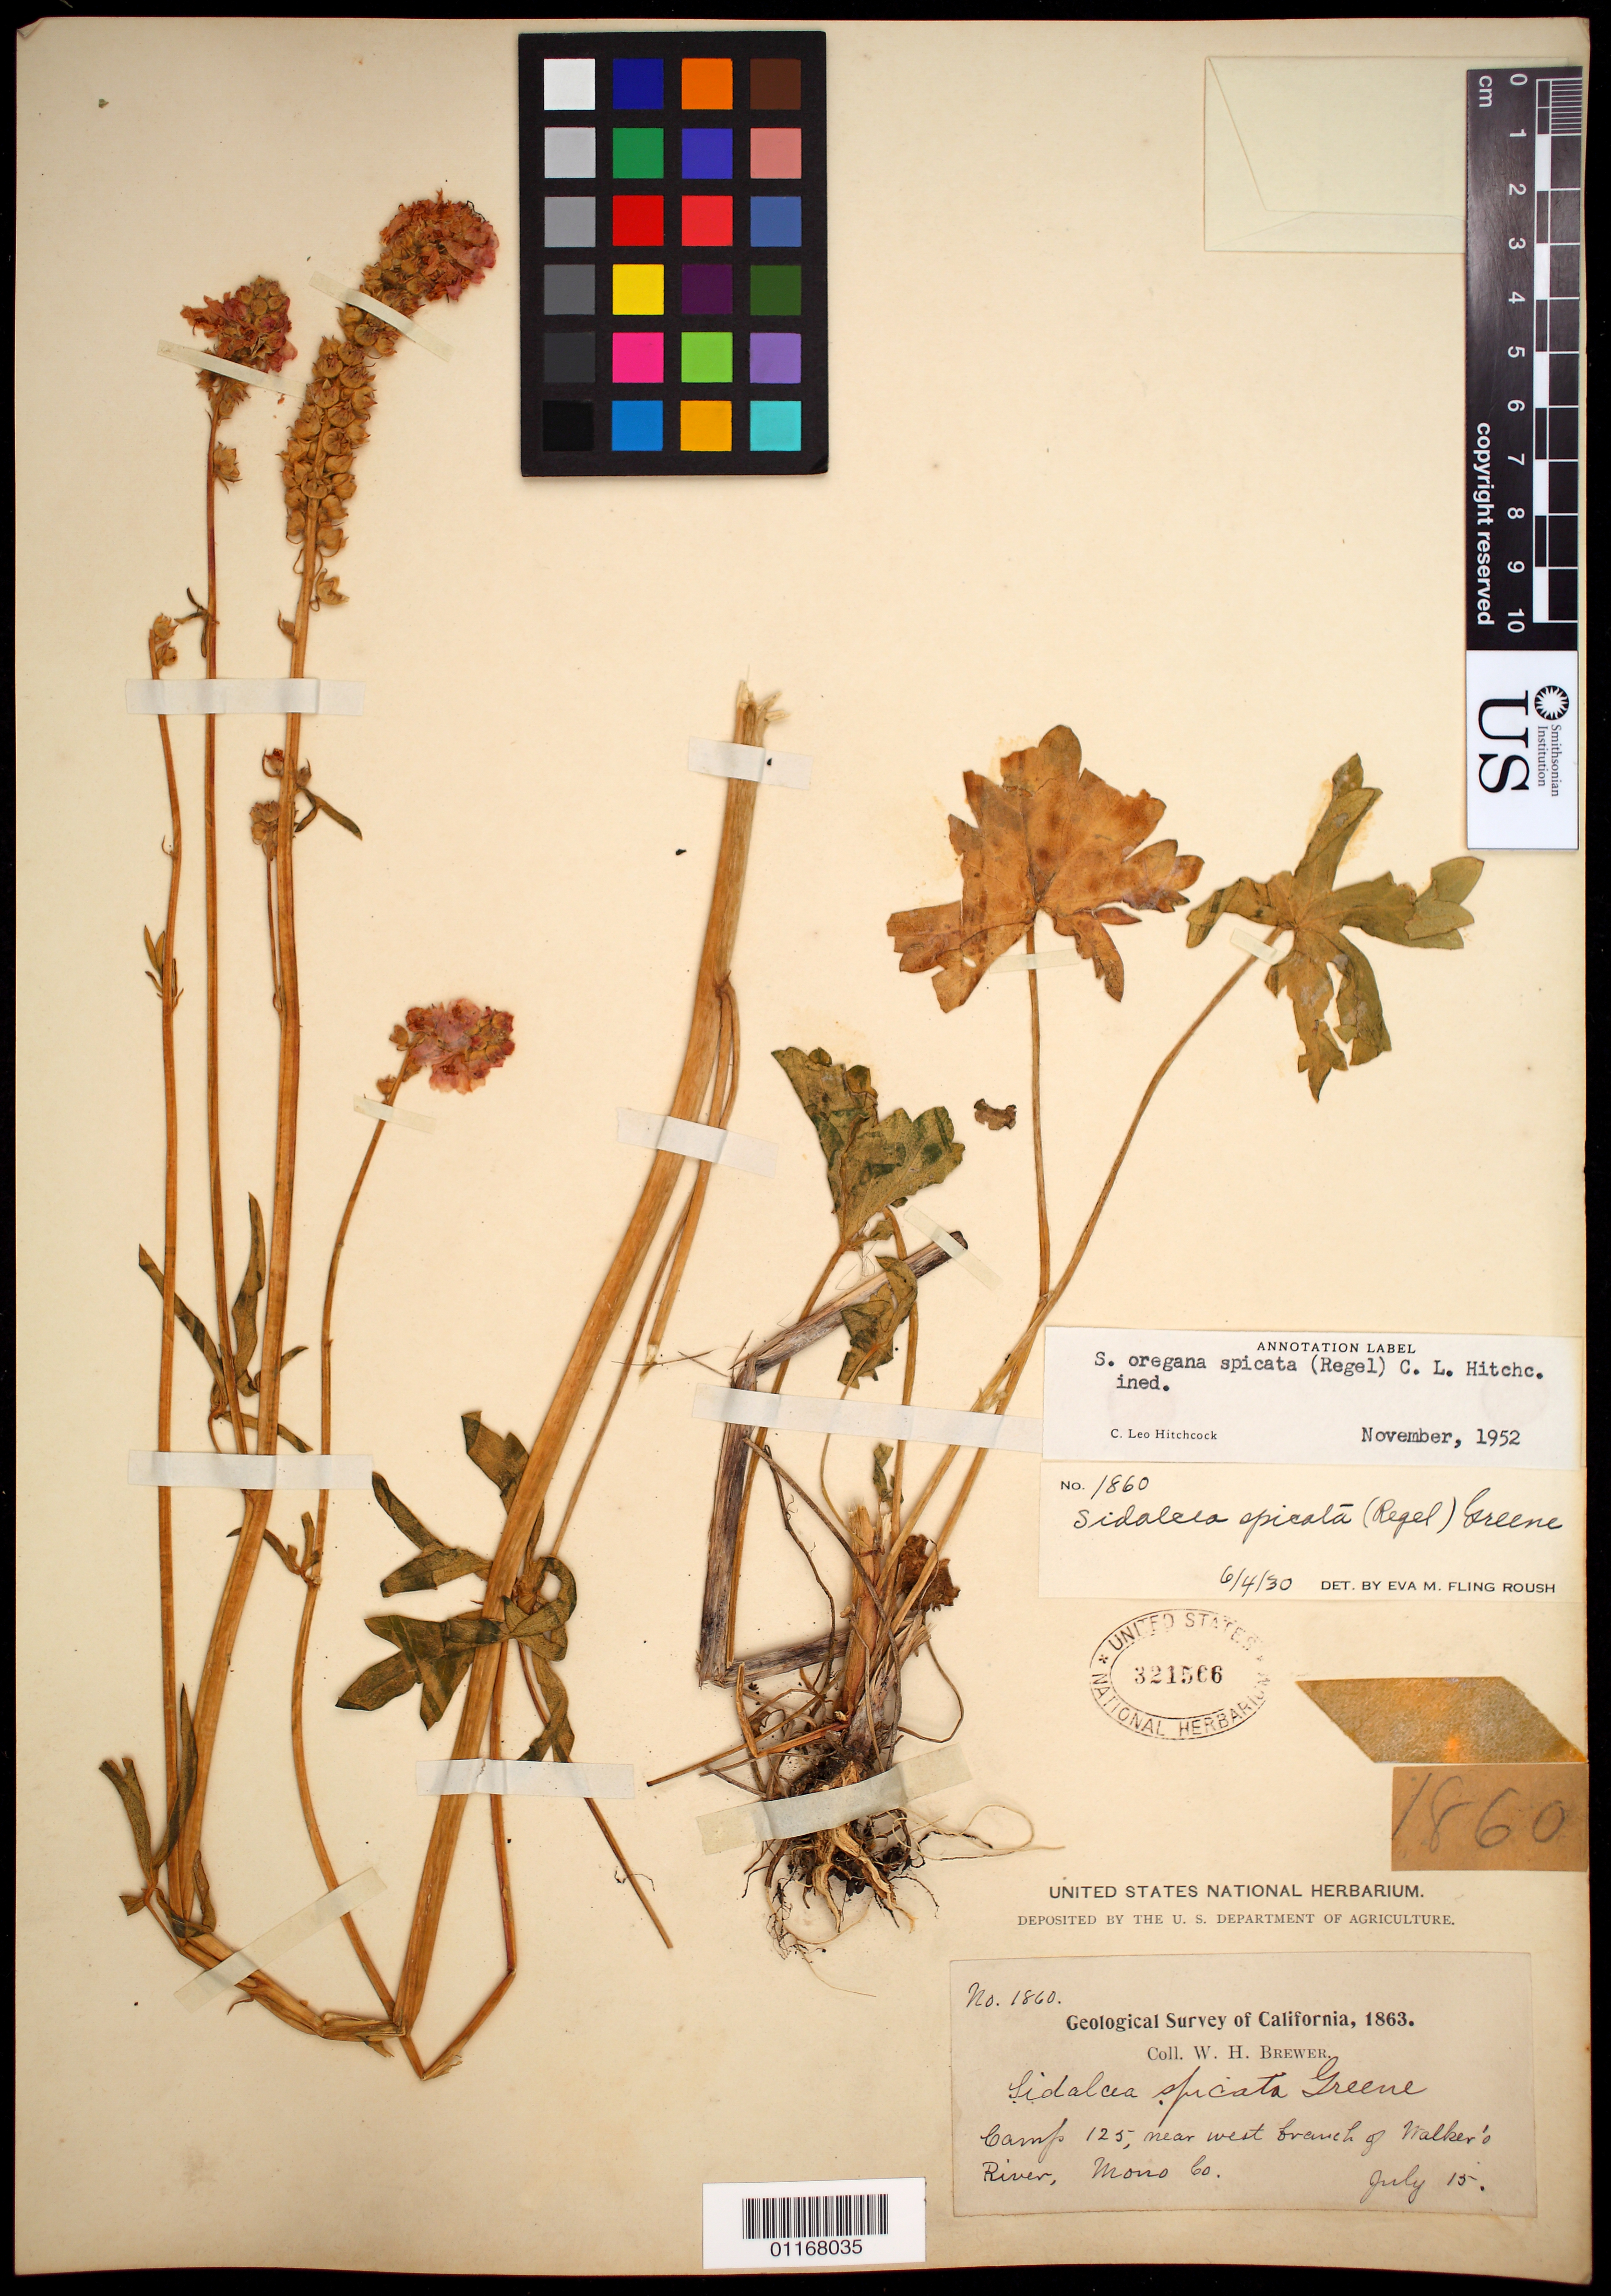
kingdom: Plantae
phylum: Tracheophyta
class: Magnoliopsida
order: Malvales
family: Malvaceae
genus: Sidalcea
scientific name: Sidalcea oregana subsp. spicata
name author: (Nutt. ex Torr. & A. Gray) A. Gray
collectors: W. H. Brewer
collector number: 1860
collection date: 1863-07-15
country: United States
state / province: California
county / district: Mono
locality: Camp 125, near west branch of Walker's River.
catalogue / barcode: US 321566